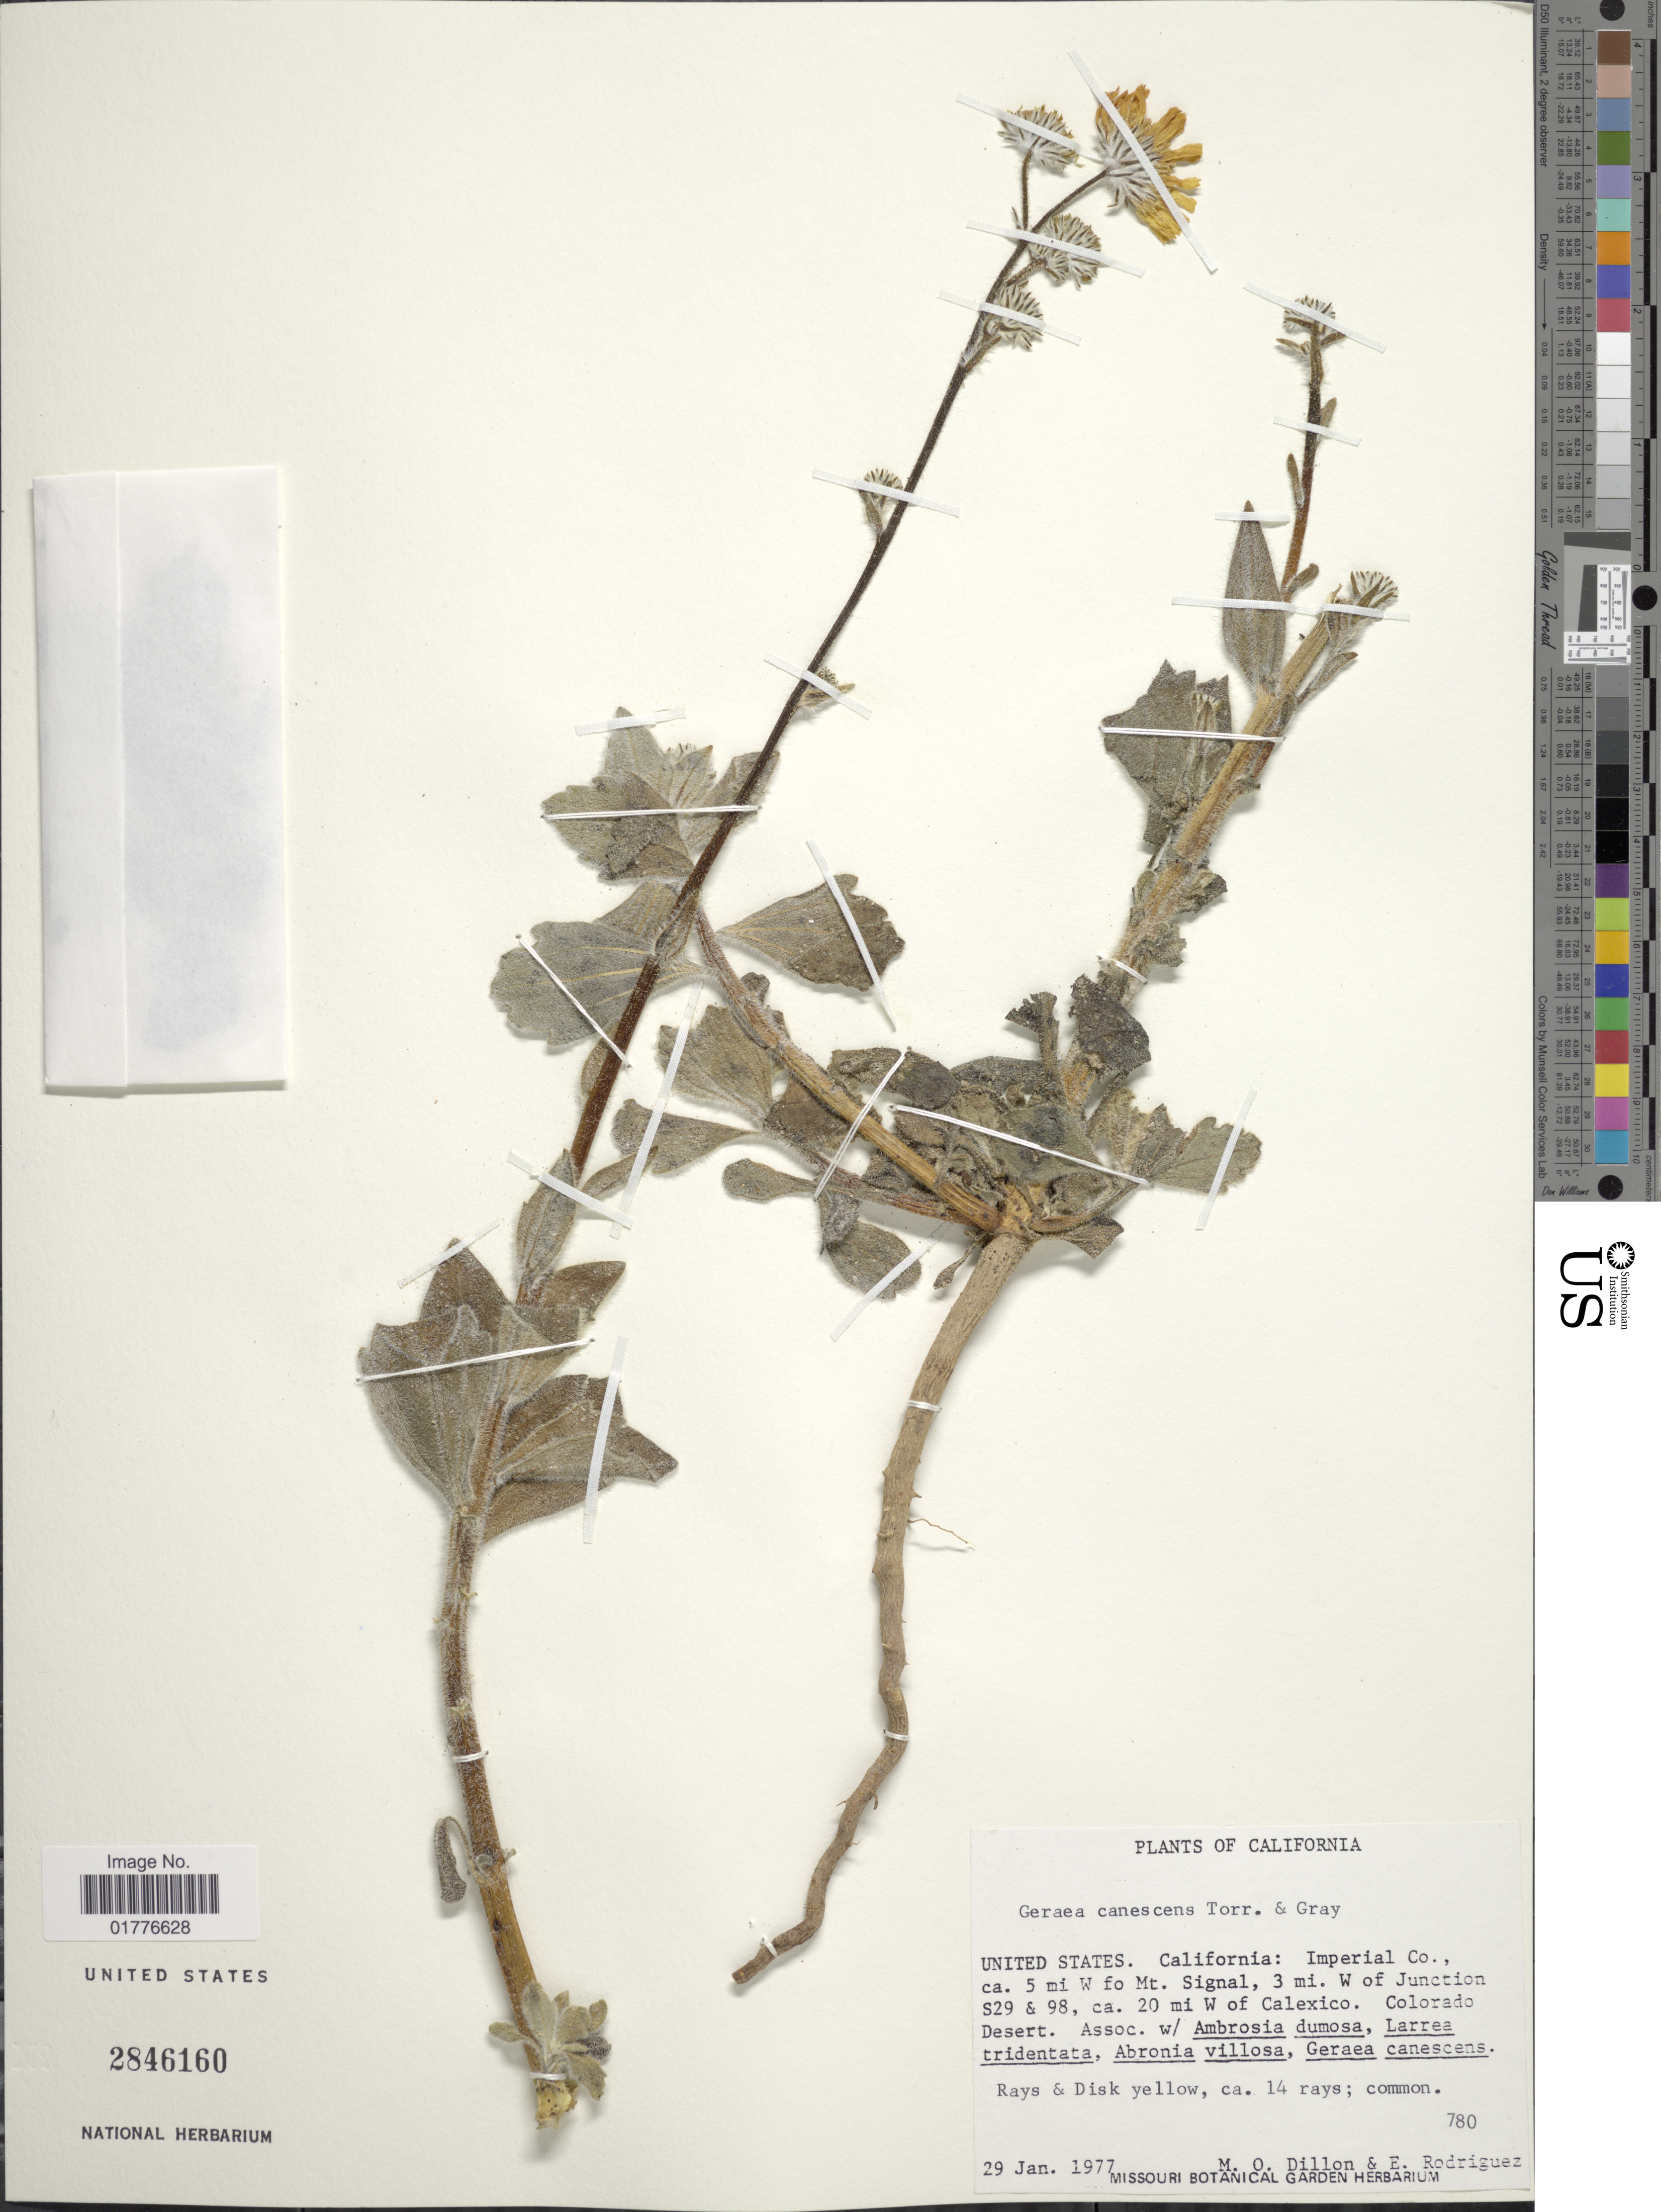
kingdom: Plantae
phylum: Tracheophyta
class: Magnoliopsida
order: Asterales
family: Asteraceae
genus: Geraea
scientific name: Geraea canescens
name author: Torr. & A. Gray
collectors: M. O. Dillon & E. Rodriguez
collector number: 780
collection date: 1977-01-29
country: United States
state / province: California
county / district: Imperial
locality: Imperial Co., ca. 5 mi W of Mt. Signal, 3 mi. W of Junction S29 & 98, ca. 20 mi W of Calexico. Colorado Desert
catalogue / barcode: US 2846160